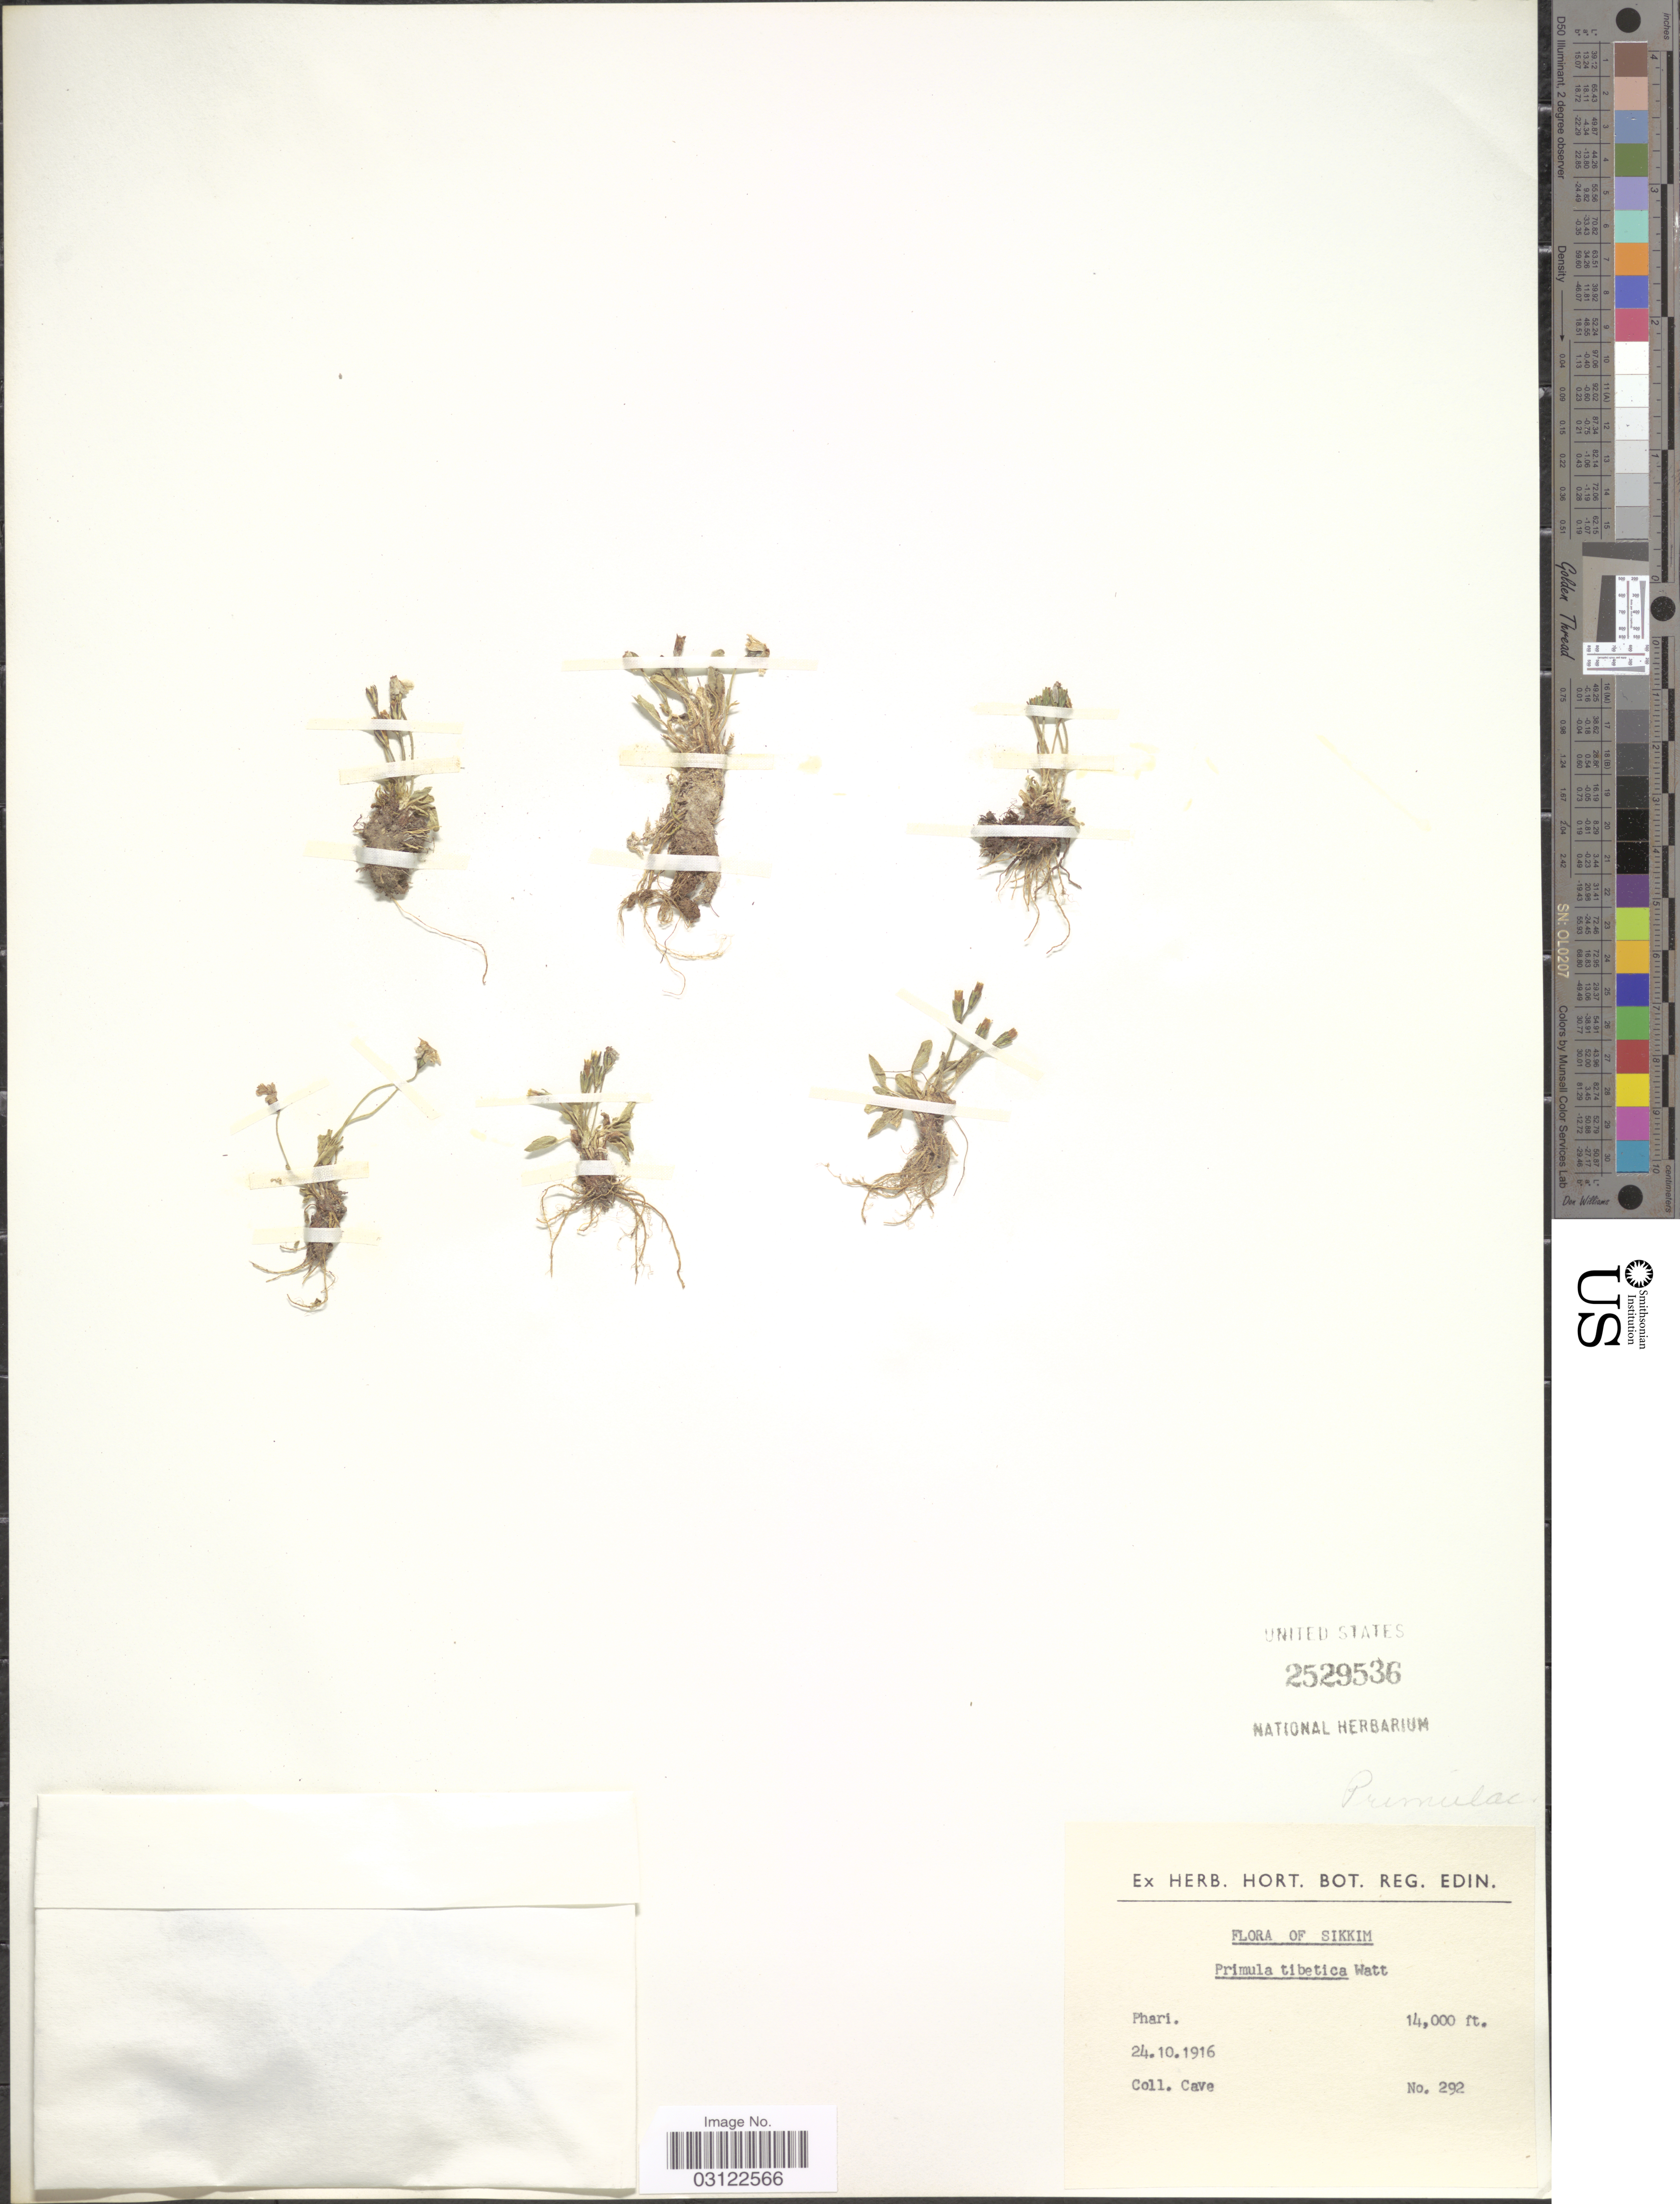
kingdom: Plantae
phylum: Tracheophyta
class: Magnoliopsida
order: Ericales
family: Primulaceae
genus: Primula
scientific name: Primula tibetica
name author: Watt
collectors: Cave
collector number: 292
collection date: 1916-10-24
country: India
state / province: Sikkim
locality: Phari.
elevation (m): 4267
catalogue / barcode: US 2529536